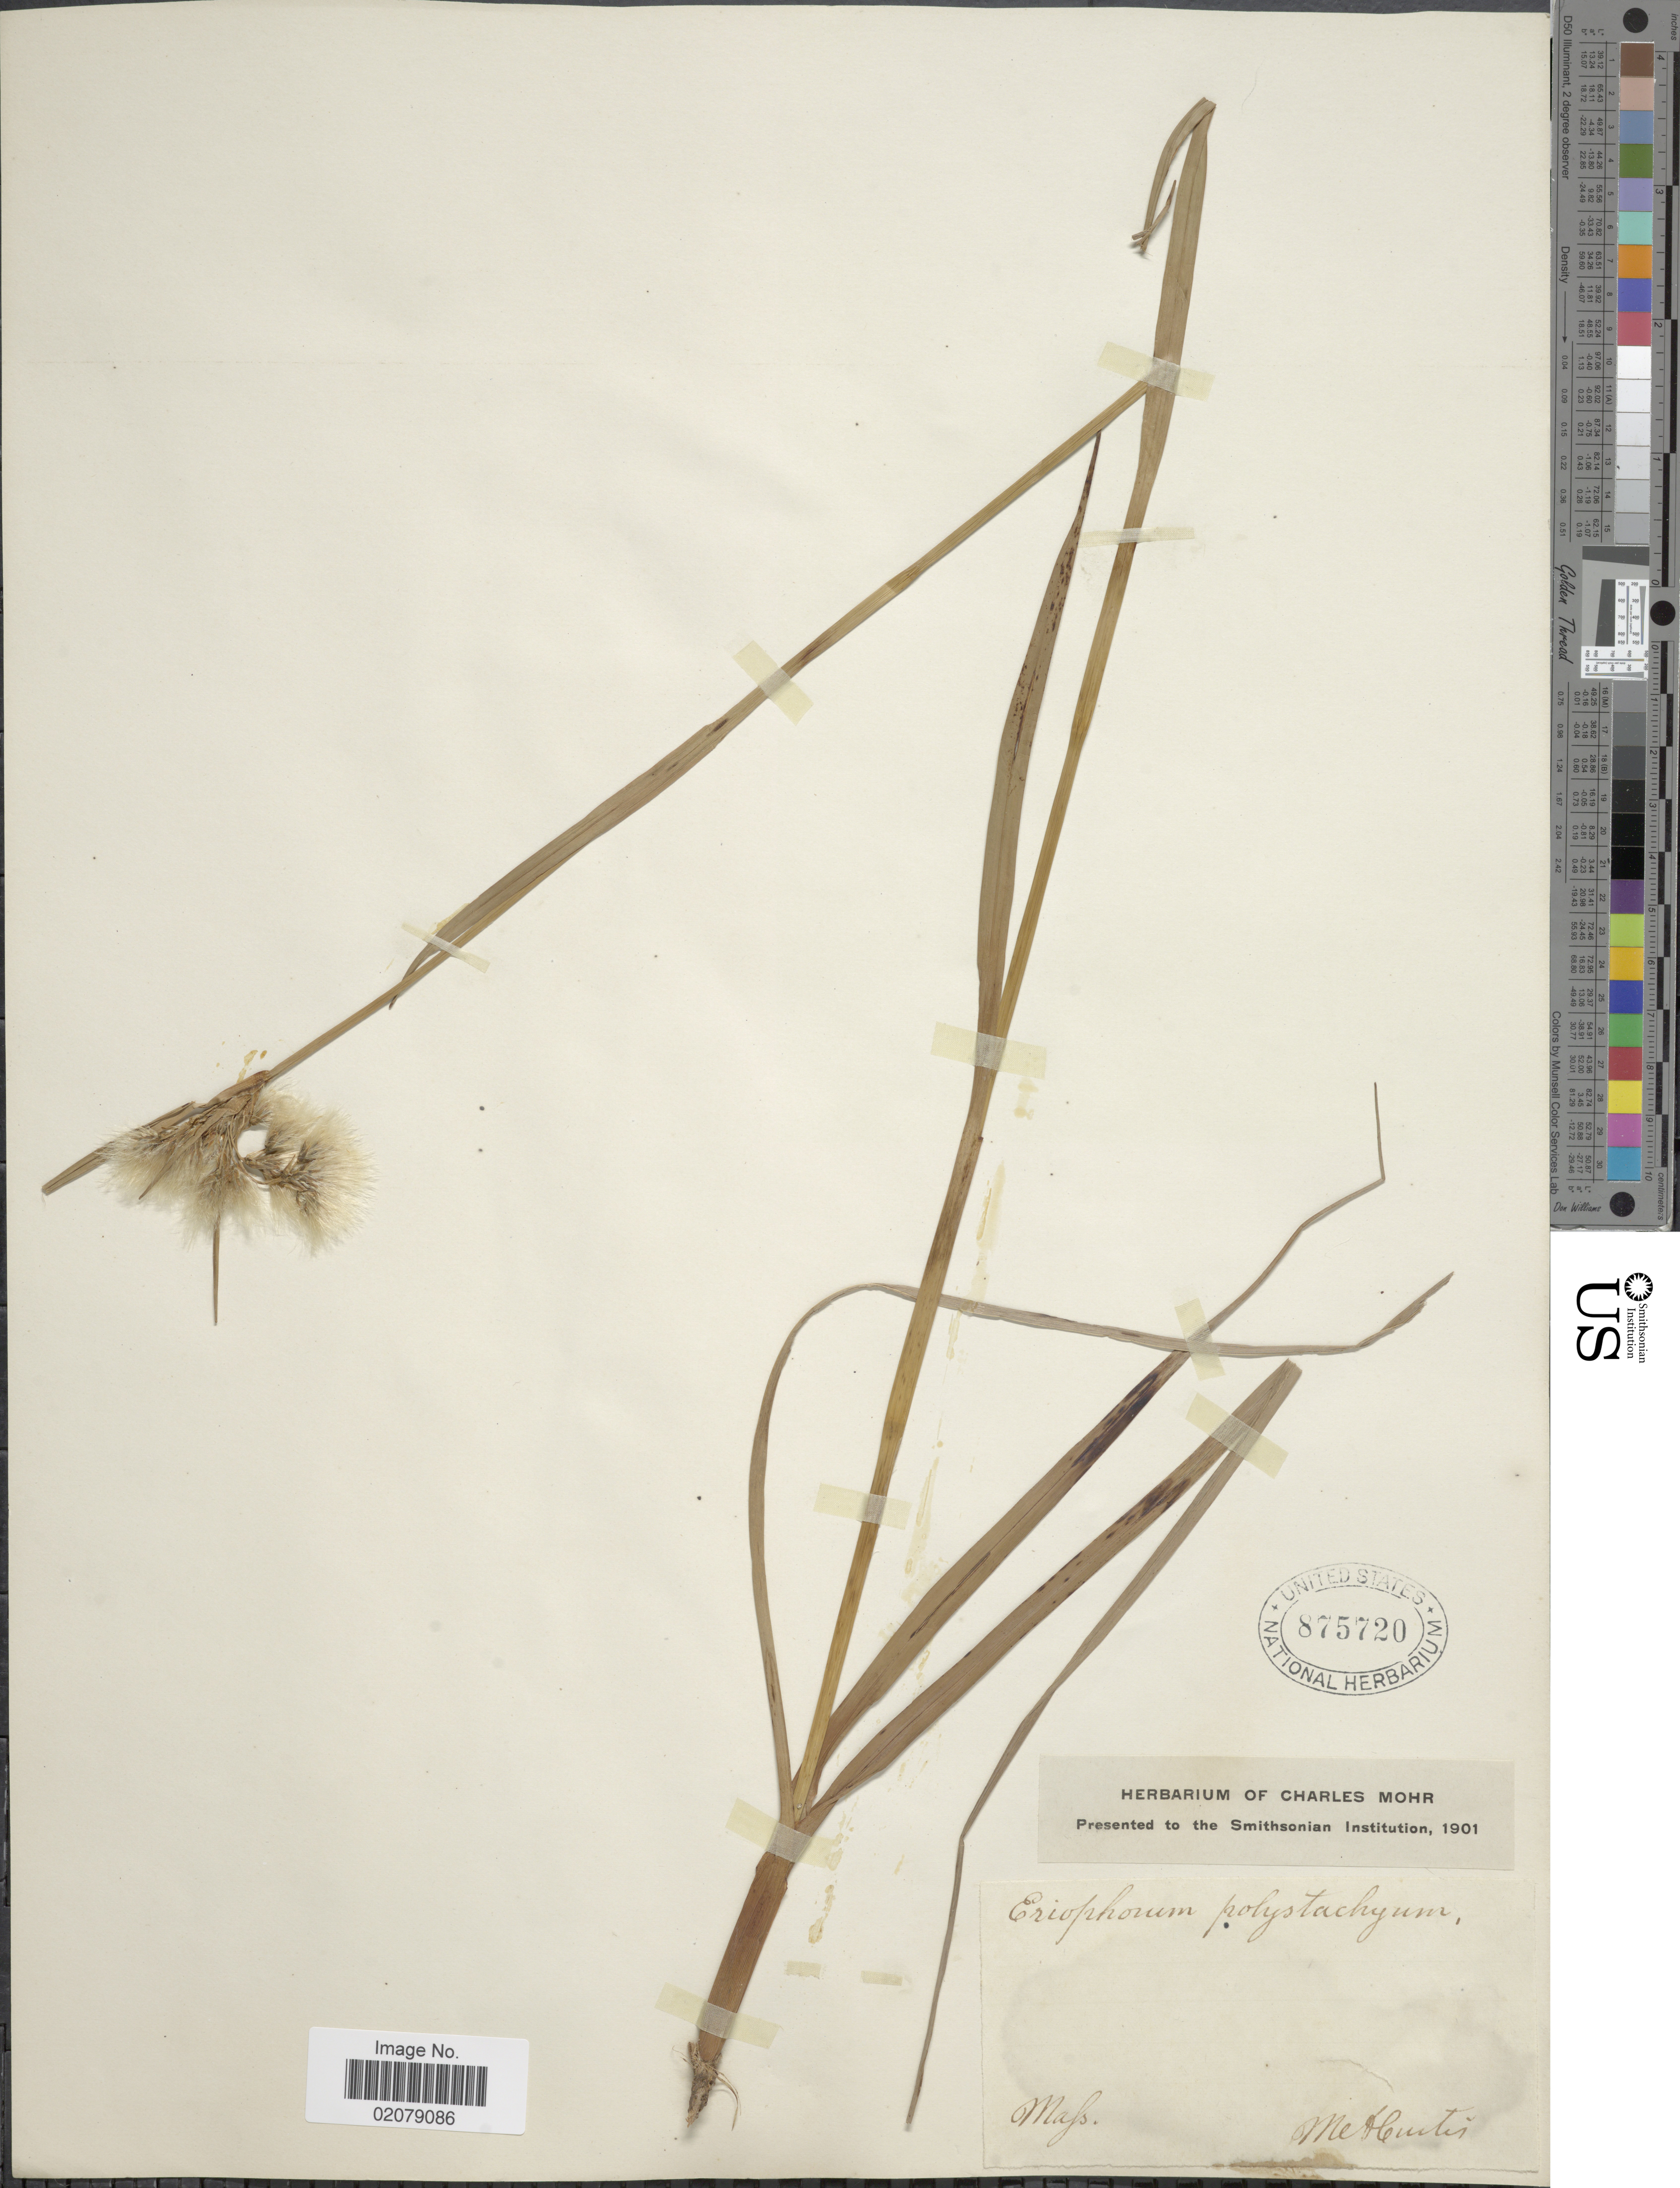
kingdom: Plantae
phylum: Tracheophyta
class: Liliopsida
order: Poales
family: Cyperaceae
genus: Eriophorum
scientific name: Eriophorum viridicarinatum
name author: (Englem.) Fernald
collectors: M. A. Curtis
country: United States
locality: Mass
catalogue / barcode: US 875720